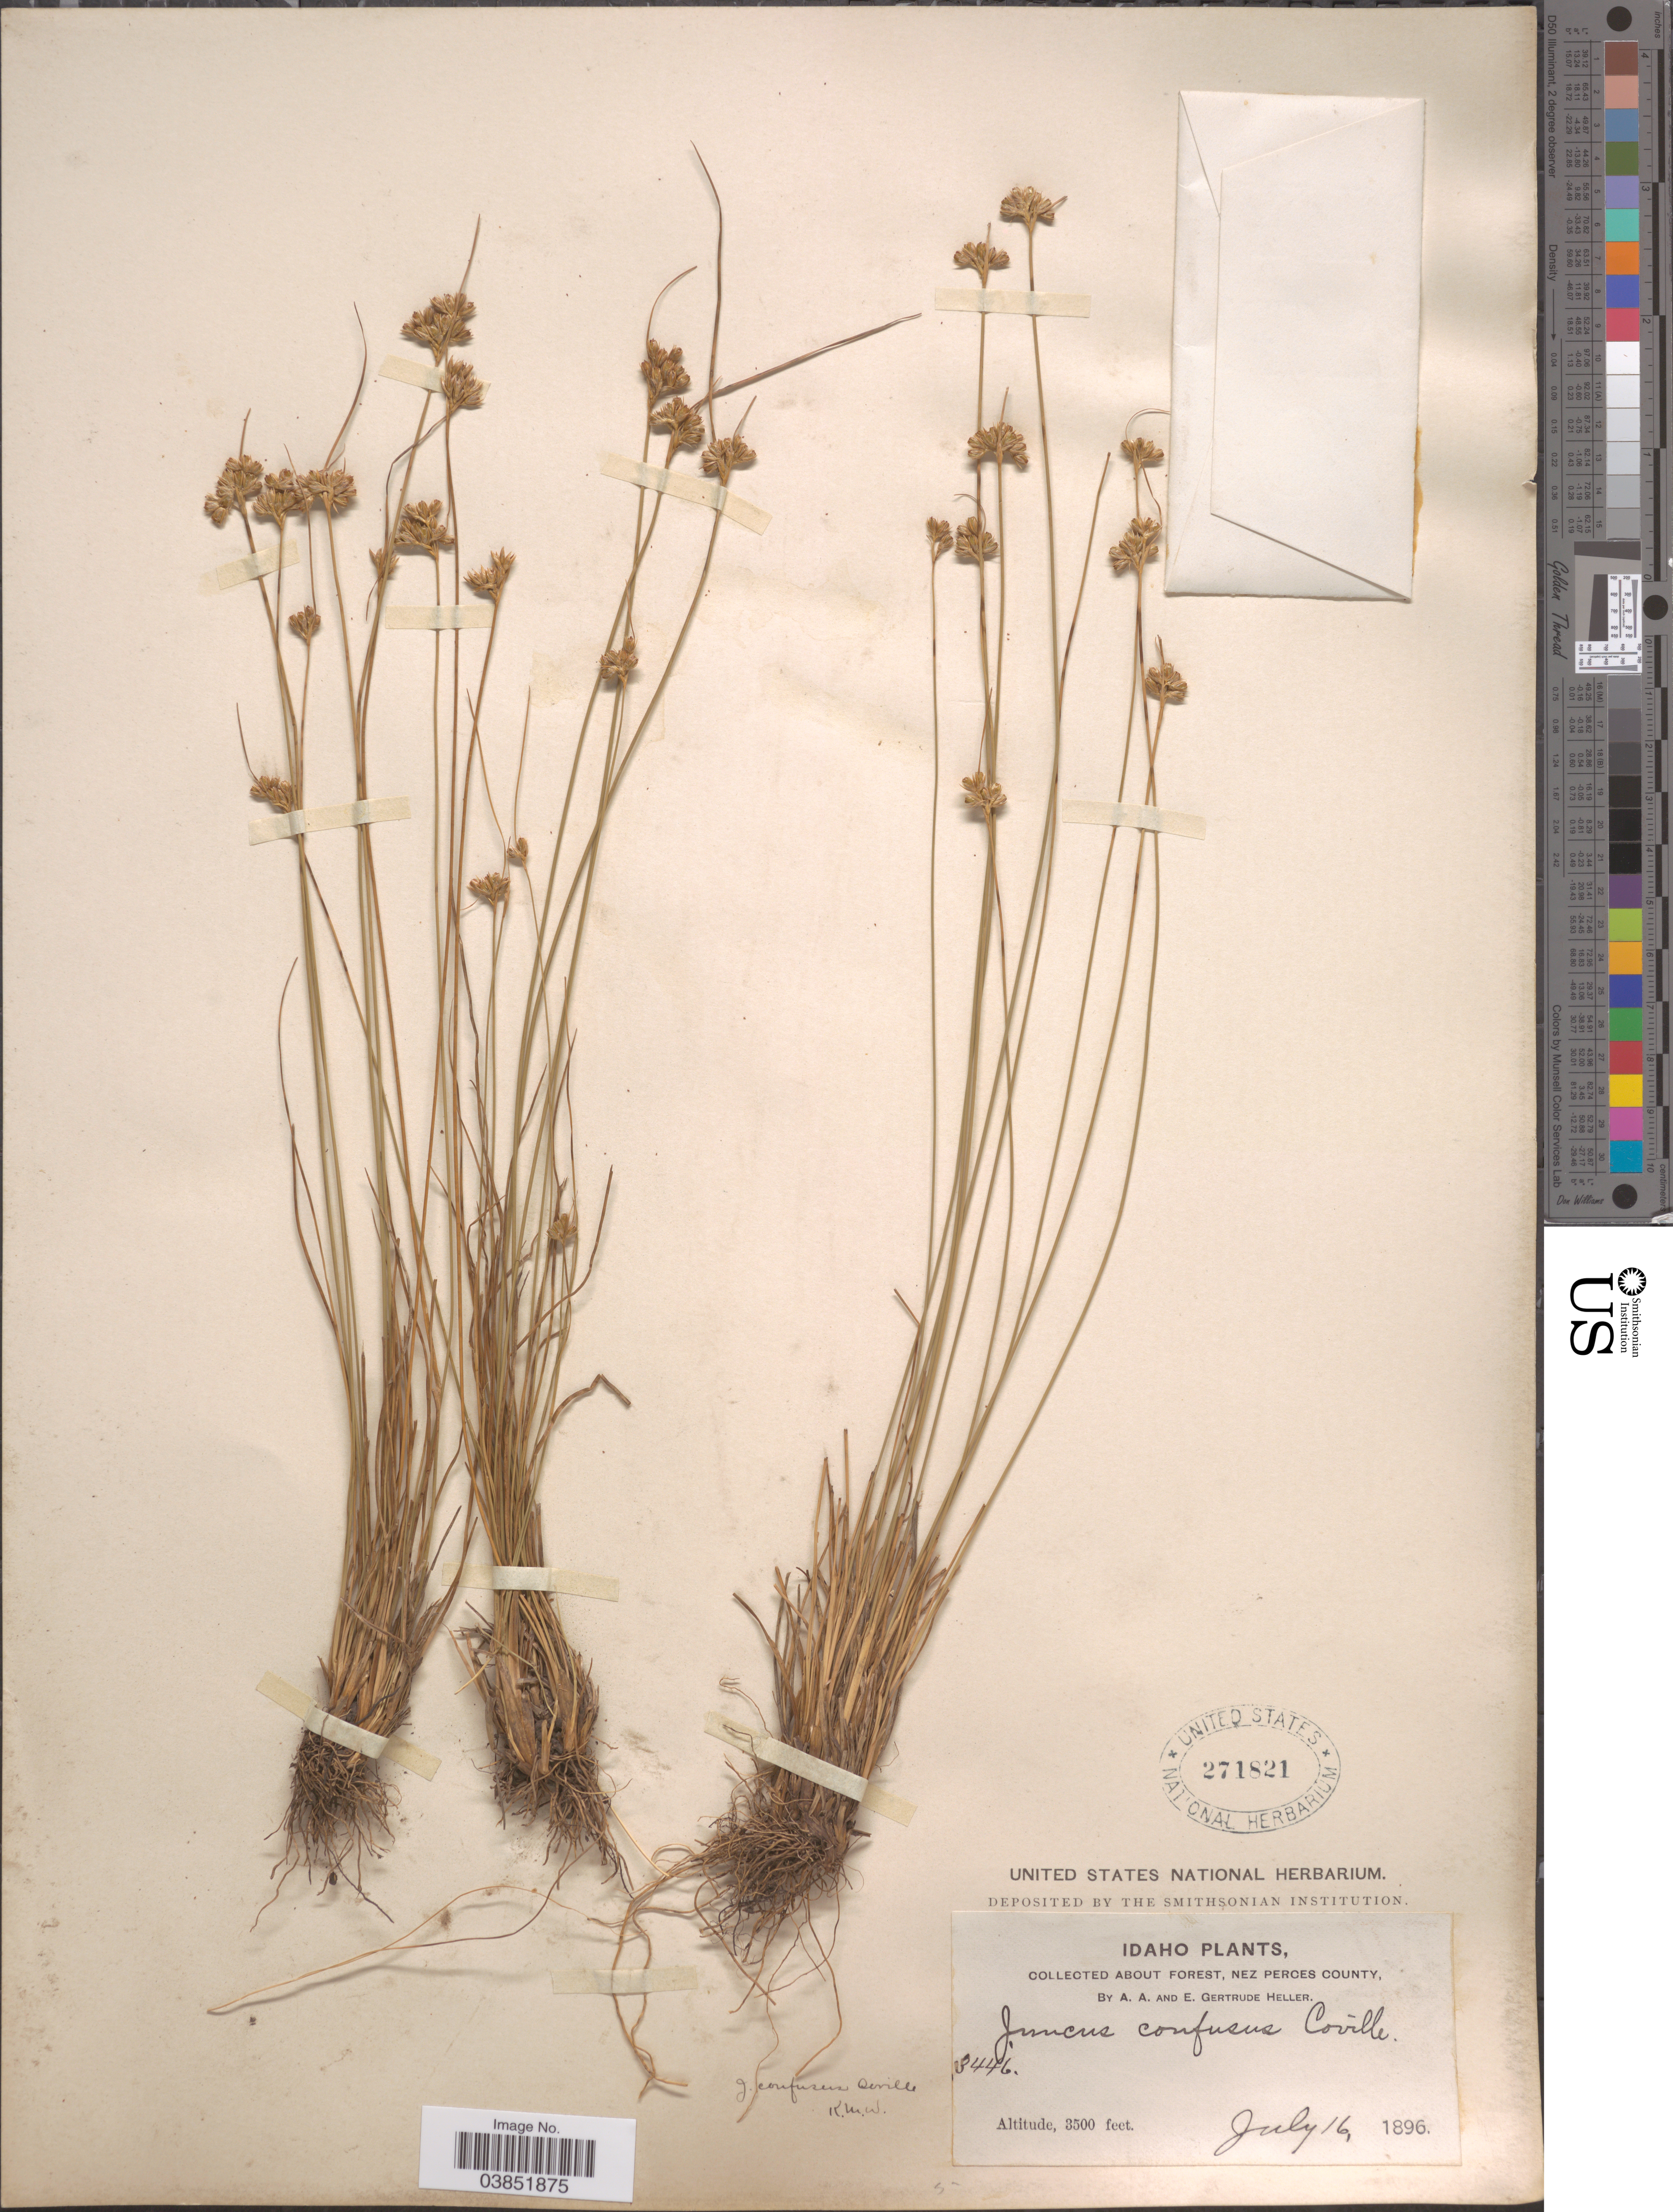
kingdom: Plantae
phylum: Tracheophyta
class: Liliopsida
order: Poales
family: Juncaceae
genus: Juncus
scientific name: Juncus confusus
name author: Coville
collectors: A. A. Heller & E. G. Heller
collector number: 3446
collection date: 1896-07-16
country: United States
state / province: Idaho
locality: About forest, Nez Perces County.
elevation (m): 1067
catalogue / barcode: US 271821